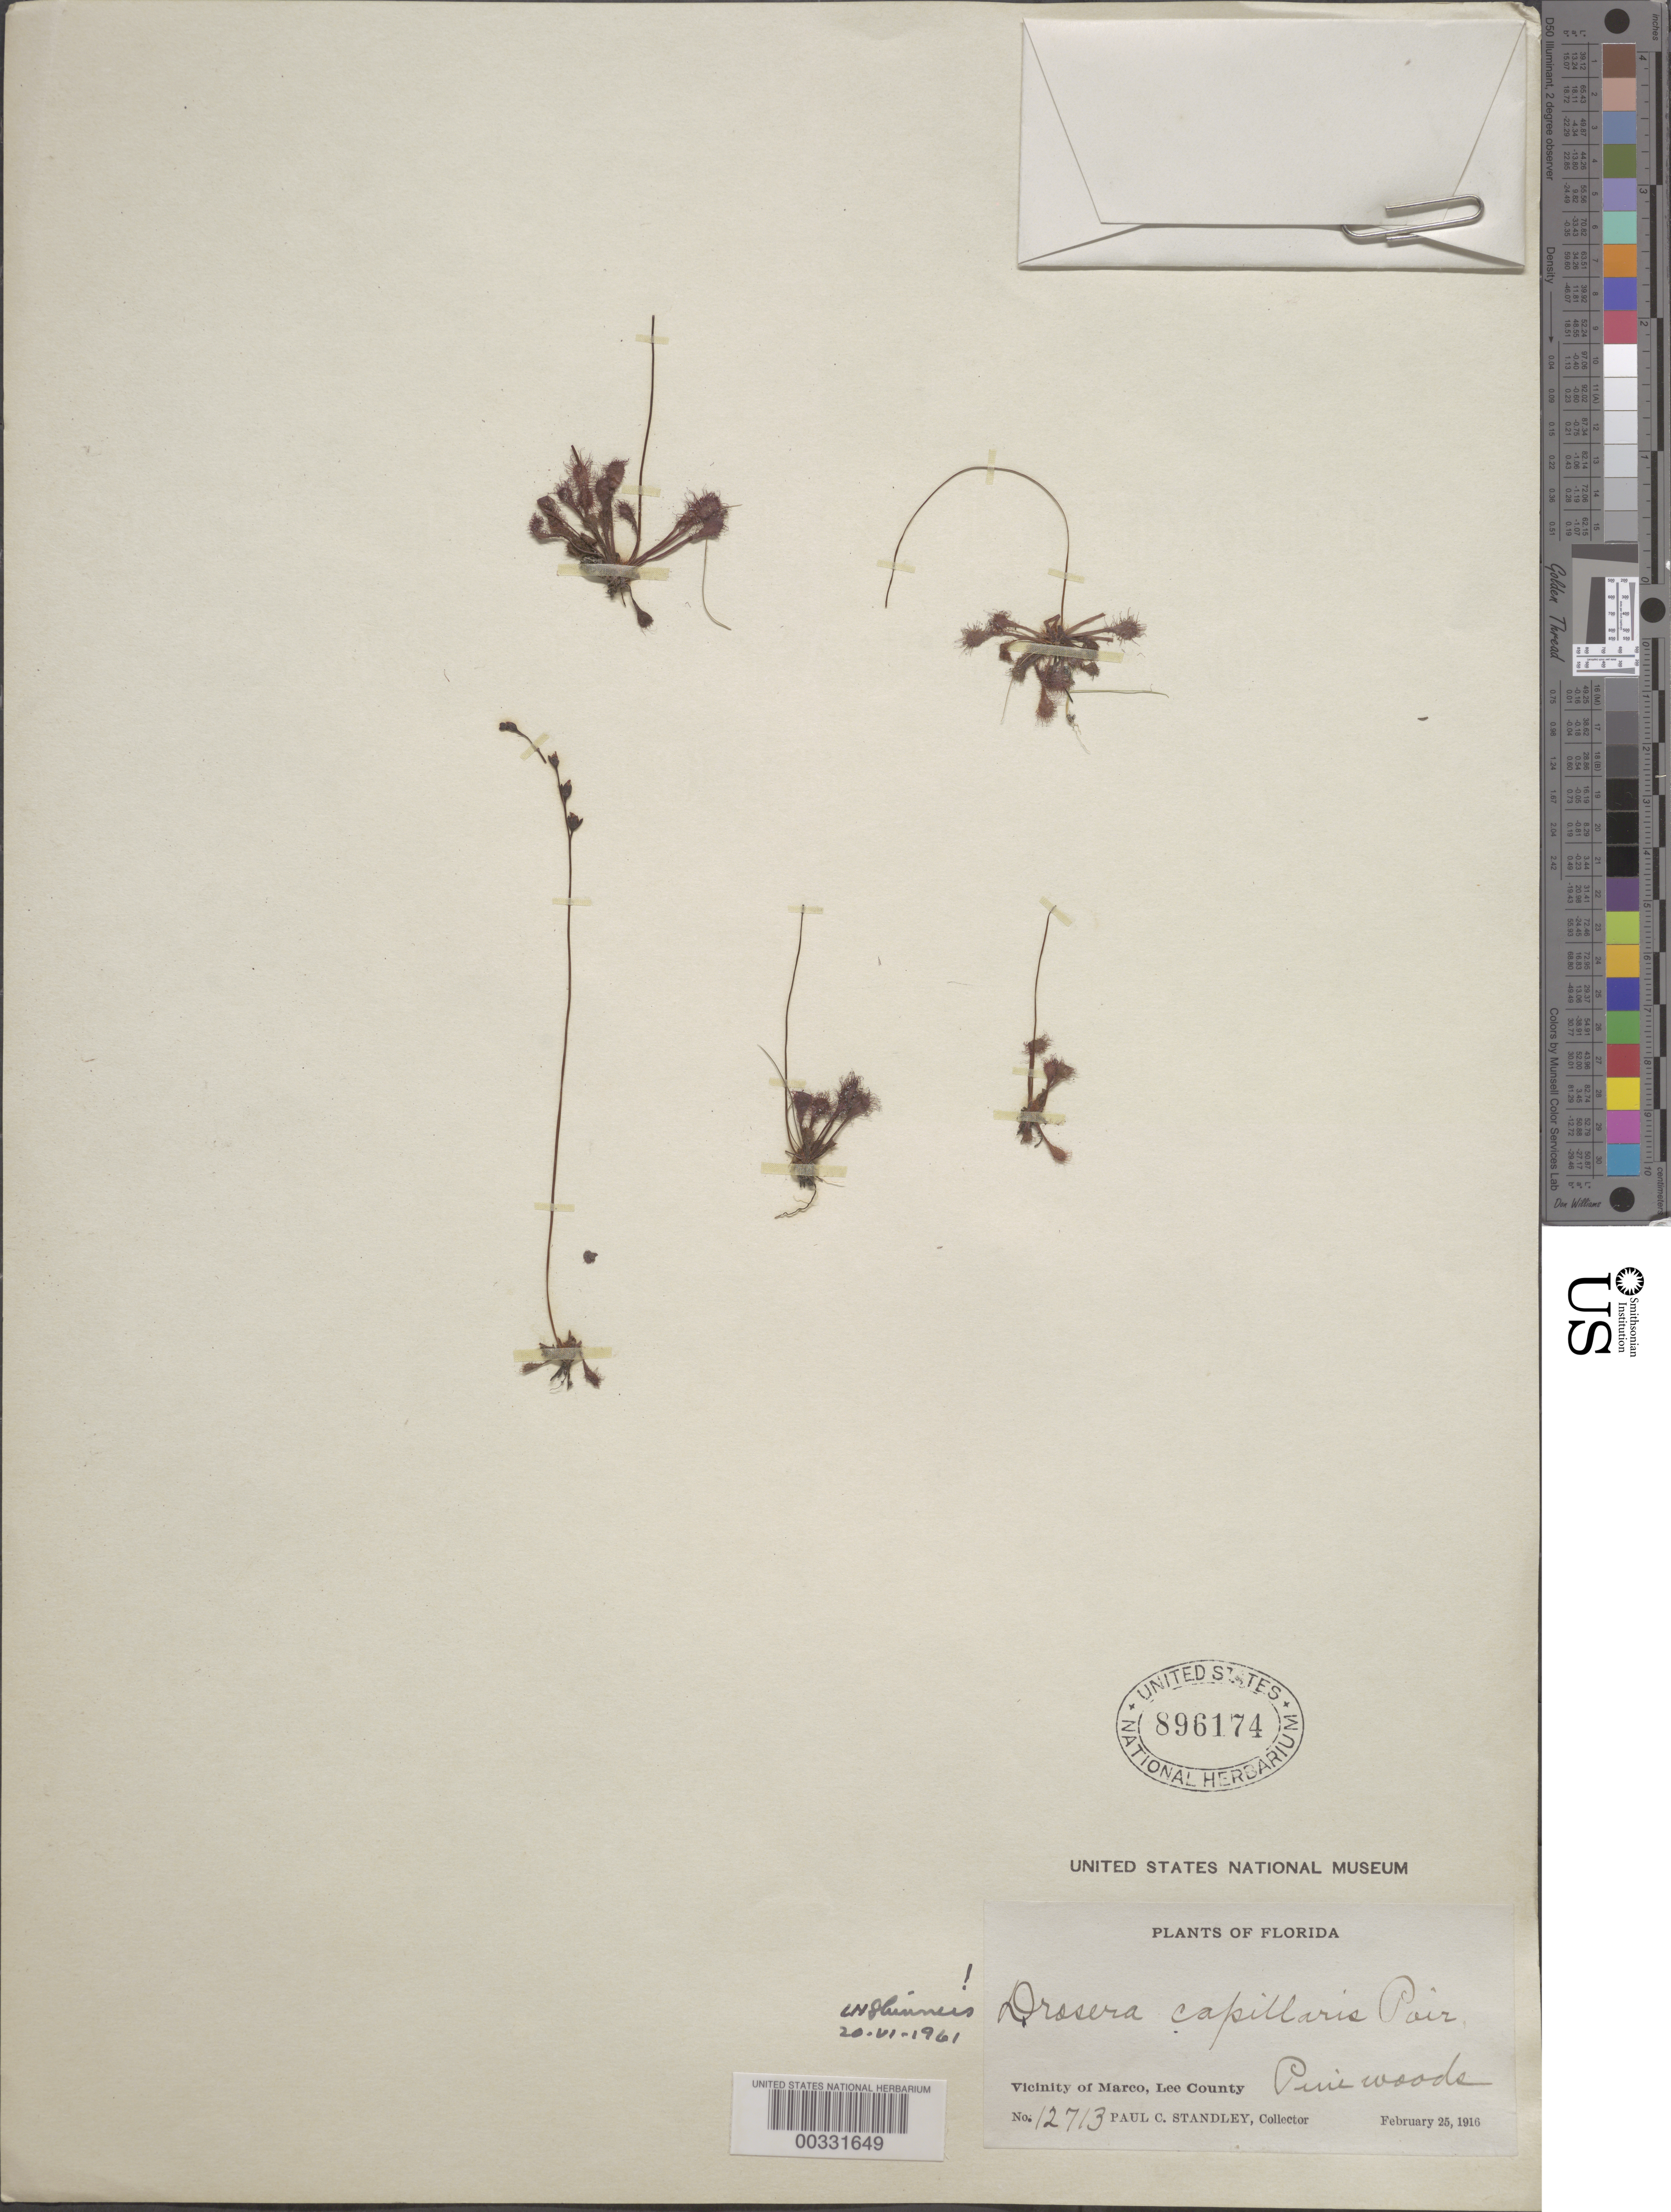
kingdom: Plantae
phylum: Tracheophyta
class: Magnoliopsida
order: Caryophyllales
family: Droseraceae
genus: Drosera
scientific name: Drosera capillaris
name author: Poir.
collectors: P. C. Standley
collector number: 12713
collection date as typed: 25 Feb 1916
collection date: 1916-02-25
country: United States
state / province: Florida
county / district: Lee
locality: Marco, near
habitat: Pine woods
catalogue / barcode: US 896174